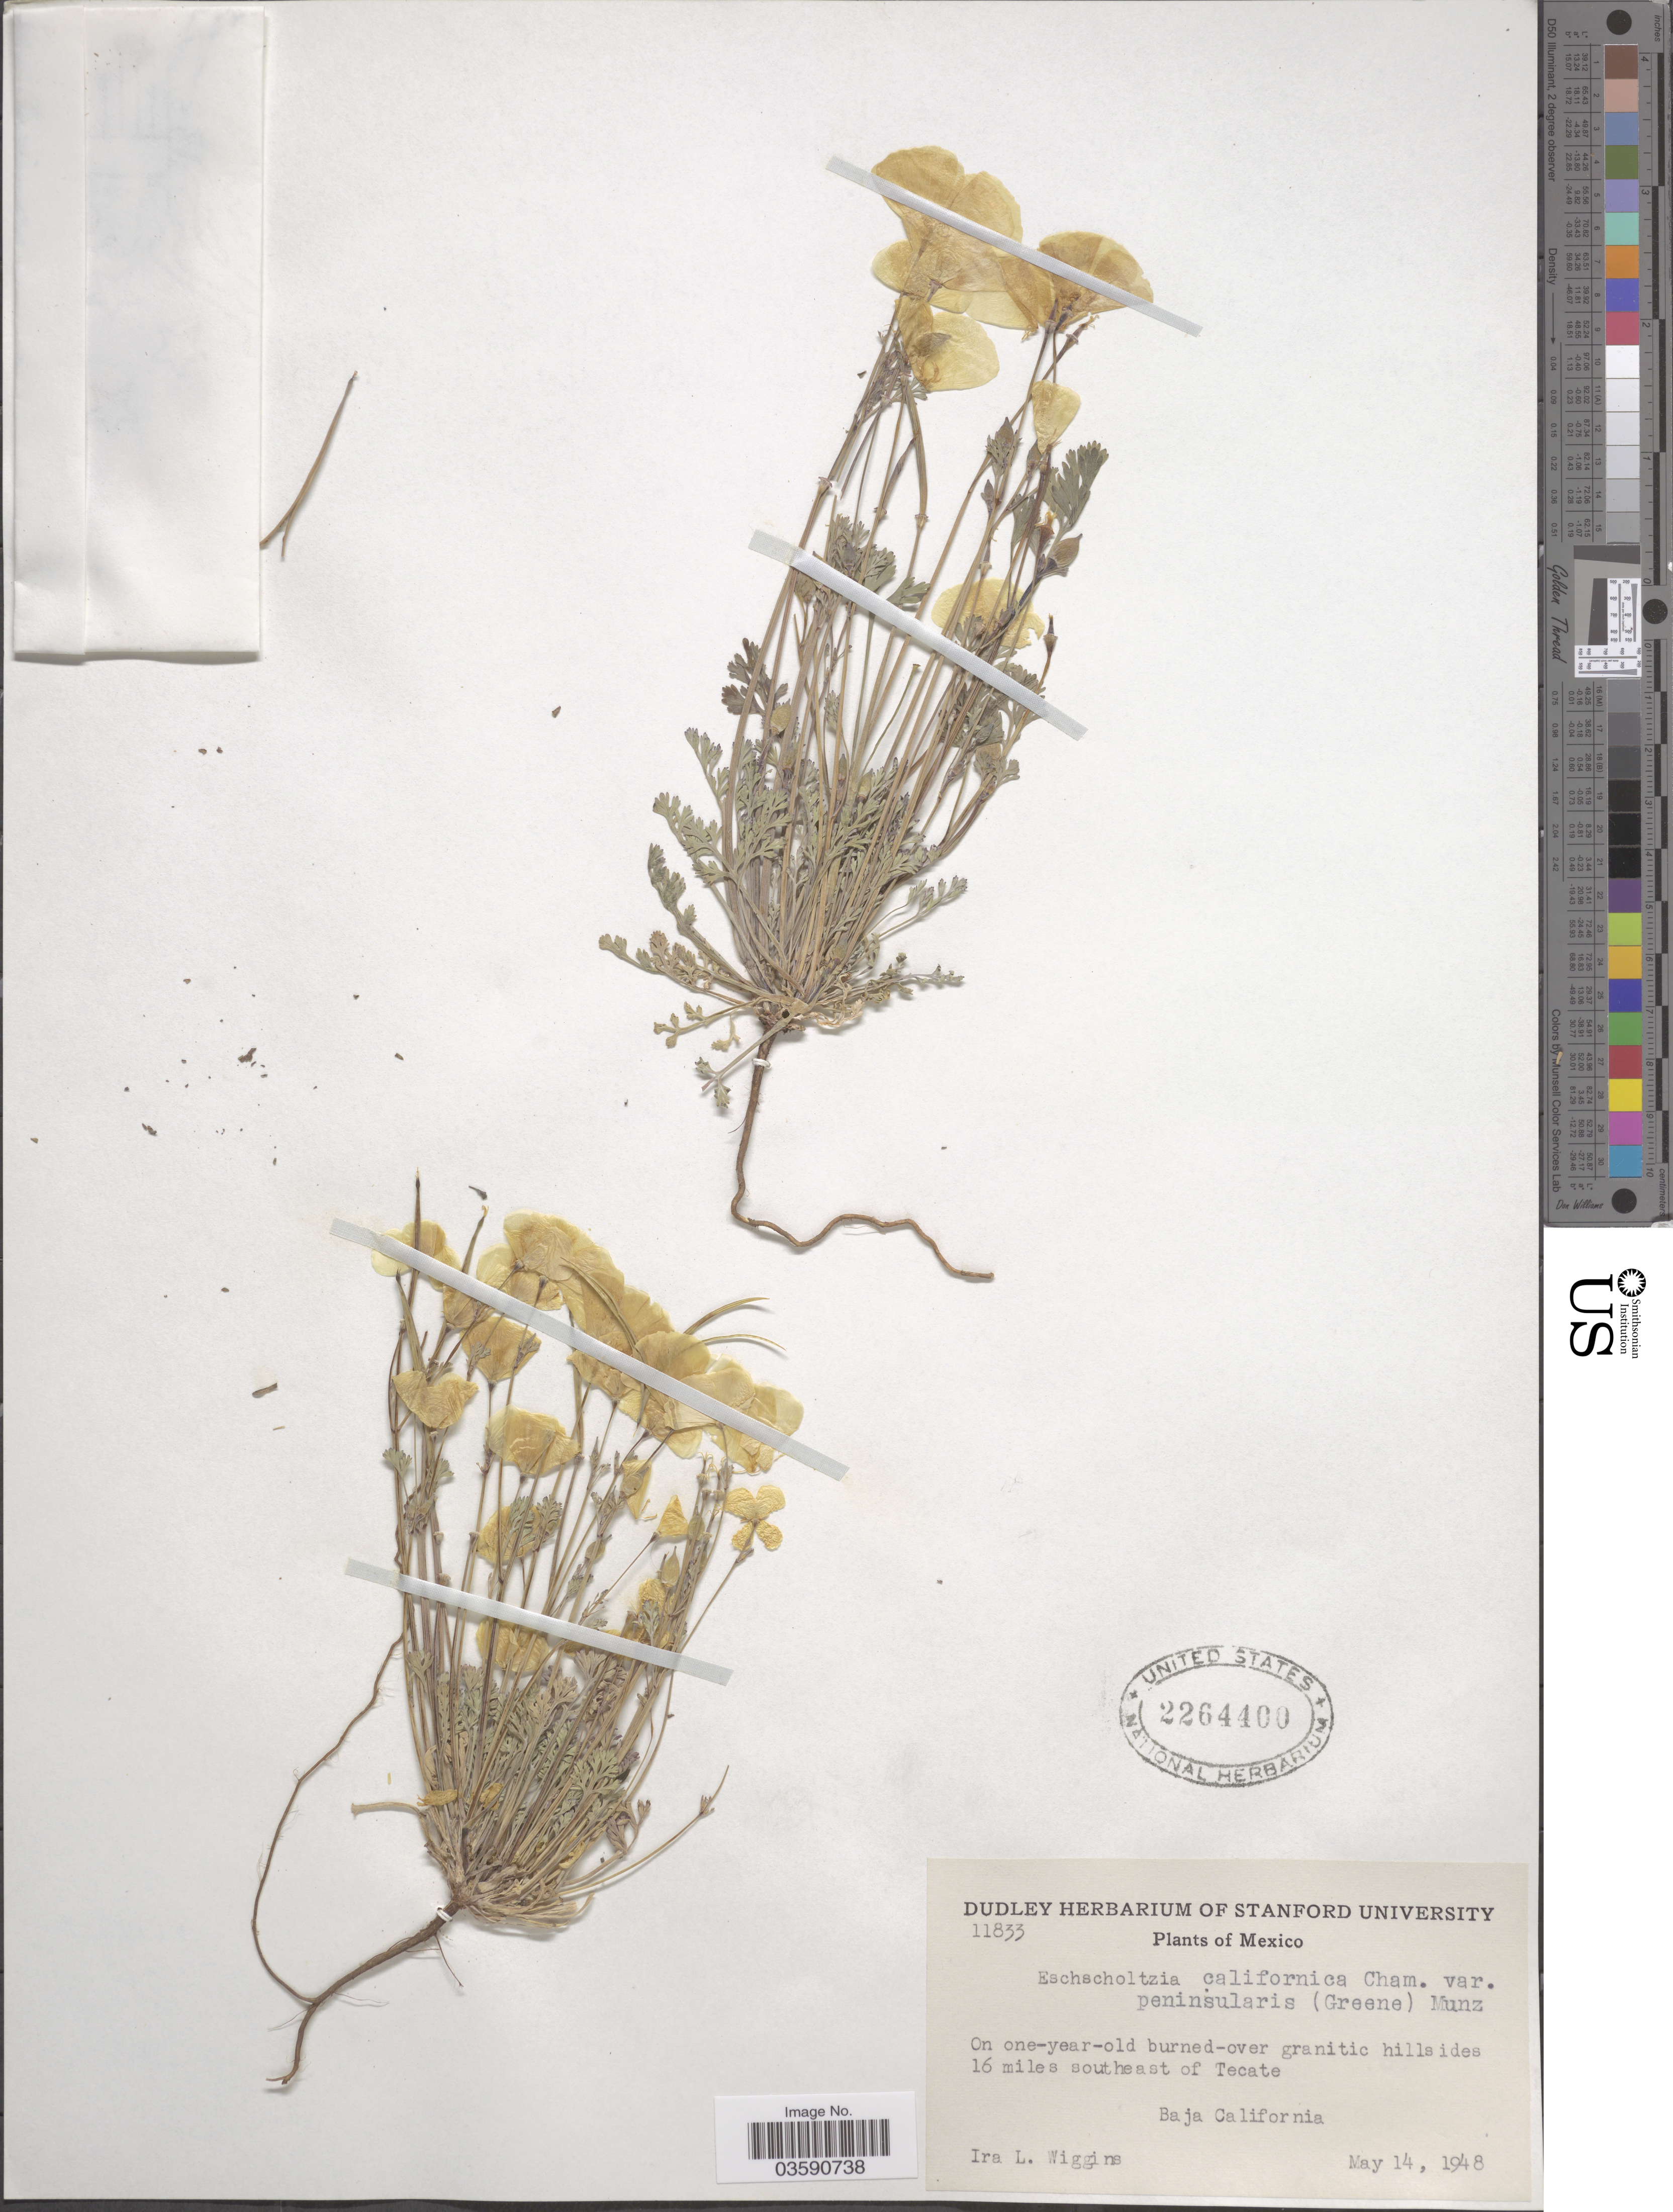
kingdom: Plantae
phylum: Tracheophyta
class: Magnoliopsida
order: Ranunculales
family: Papaveraceae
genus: Eschscholzia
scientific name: Eschscholzia californica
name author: Cham.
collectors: I. L. Wiggins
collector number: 11833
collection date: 1948-05-14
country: Mexico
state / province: Baja California Norte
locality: On one-year-old burned-over granitic hillsides 16 miles southeast of Tecate.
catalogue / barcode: US 2264400